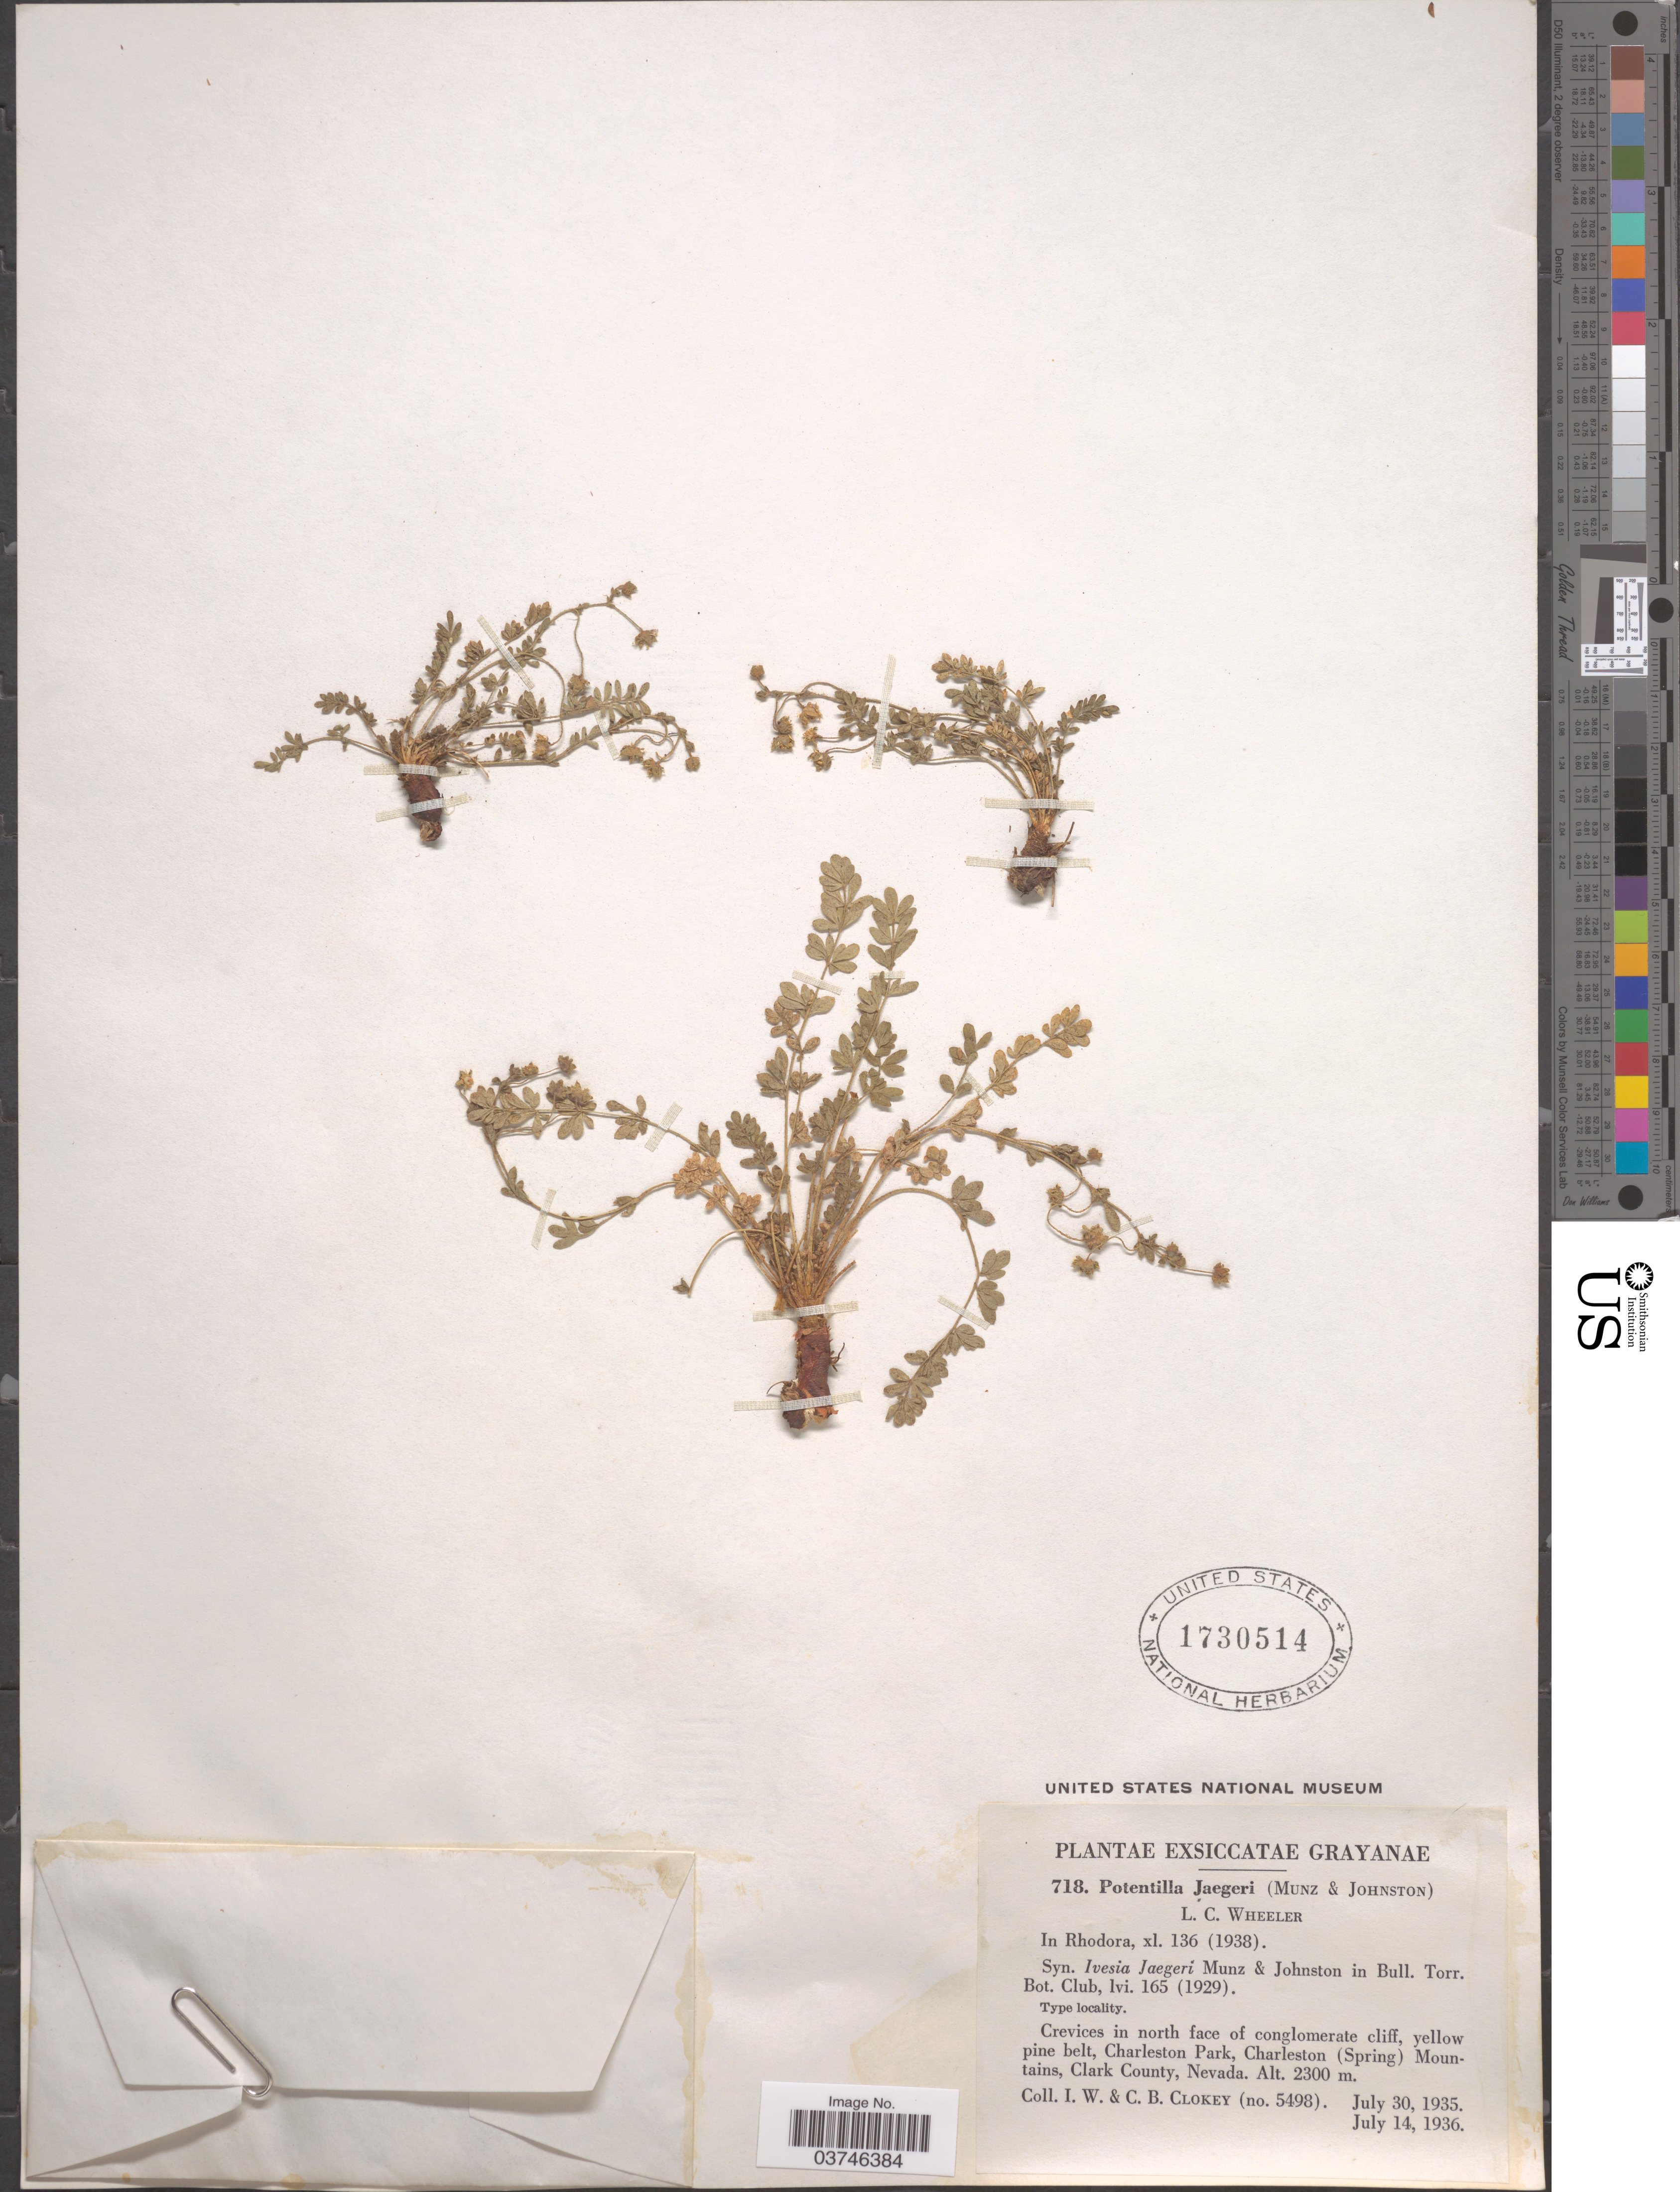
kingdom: Plantae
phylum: Tracheophyta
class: Magnoliopsida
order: Rosales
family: Rosaceae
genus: Potentilla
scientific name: Potentilla jaegeri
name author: (Munz & I.M. Johnst.) L.C. Wheeler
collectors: I. W. Clokey & C. Clokey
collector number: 5498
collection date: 1935-07-30/1936-07-14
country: United States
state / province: Nevada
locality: Crevices in north face of conglomerate cliff, Charleston Park, Charleston (Spring) Mountains, Clark County.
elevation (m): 2300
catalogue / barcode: US 1730514